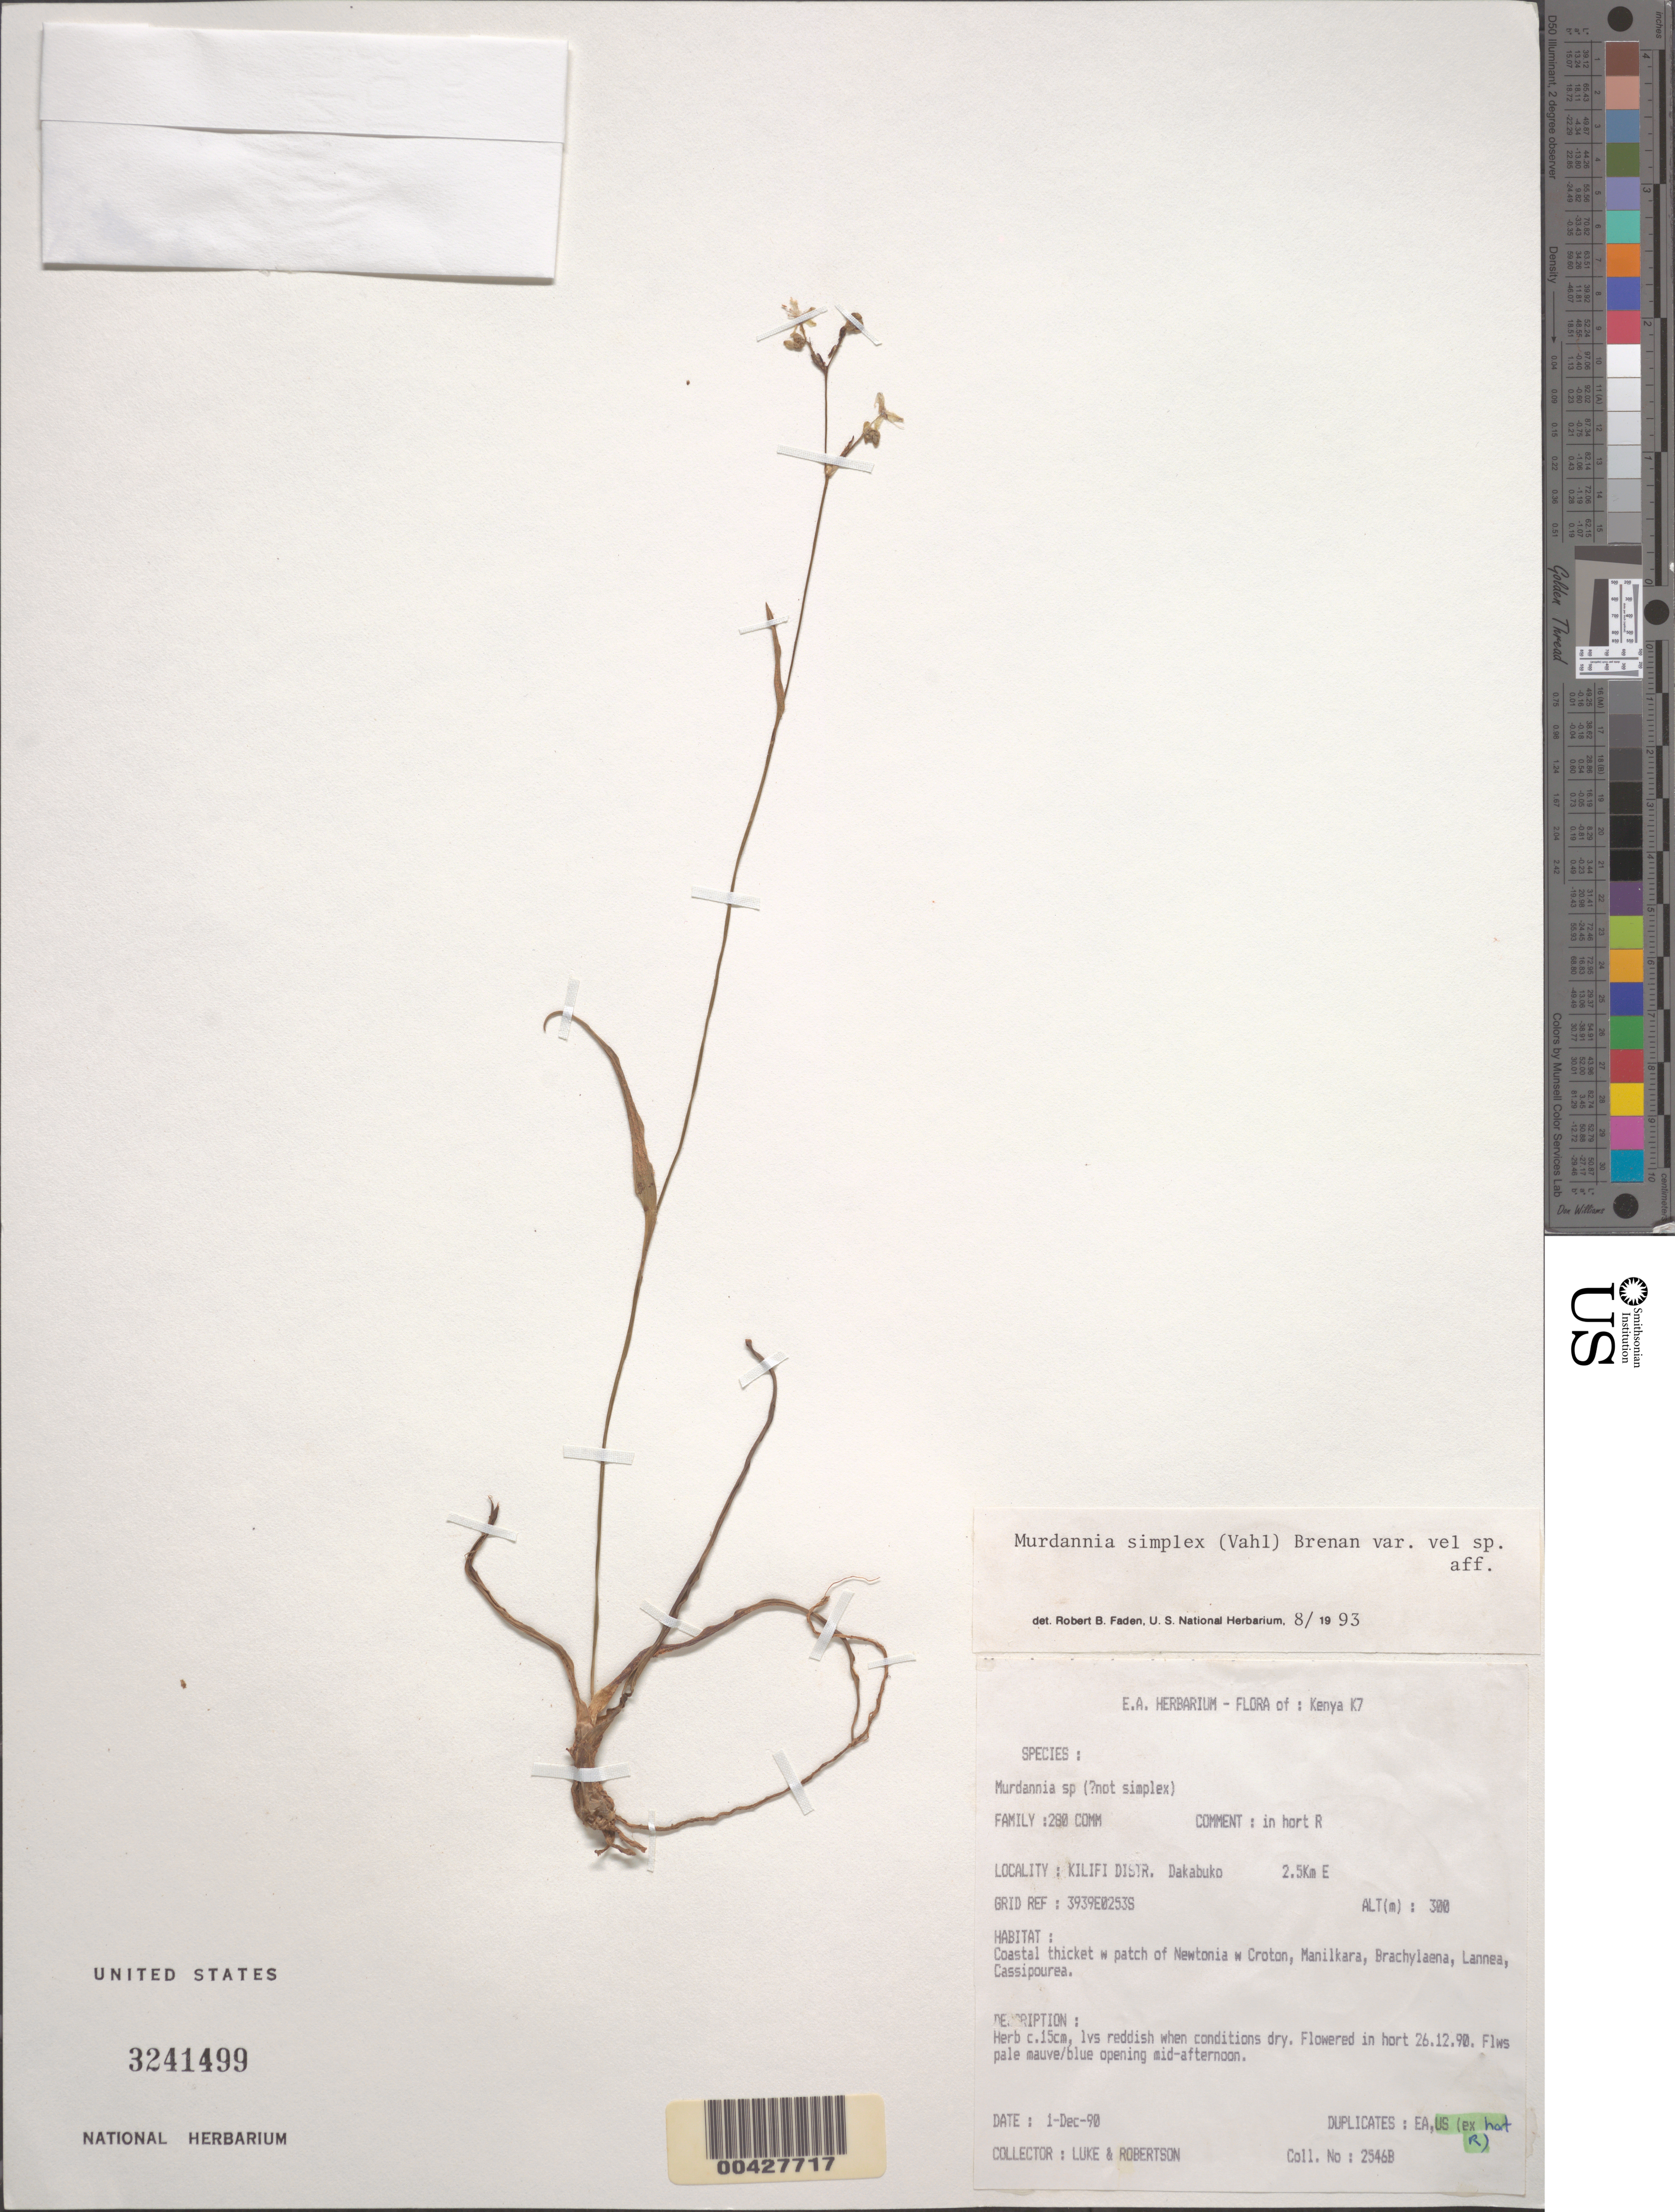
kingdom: Plantae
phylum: Tracheophyta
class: Liliopsida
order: Commelinales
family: Commelinaceae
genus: Murdannia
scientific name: Murdannia simplex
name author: (Vahl) Brenan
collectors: M. Luke & A. Robertson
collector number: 2546b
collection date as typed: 01 Dec 1990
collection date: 1990-12-01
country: Kenya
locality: Kilifi, dakabuko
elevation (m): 300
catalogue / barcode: US 3241499